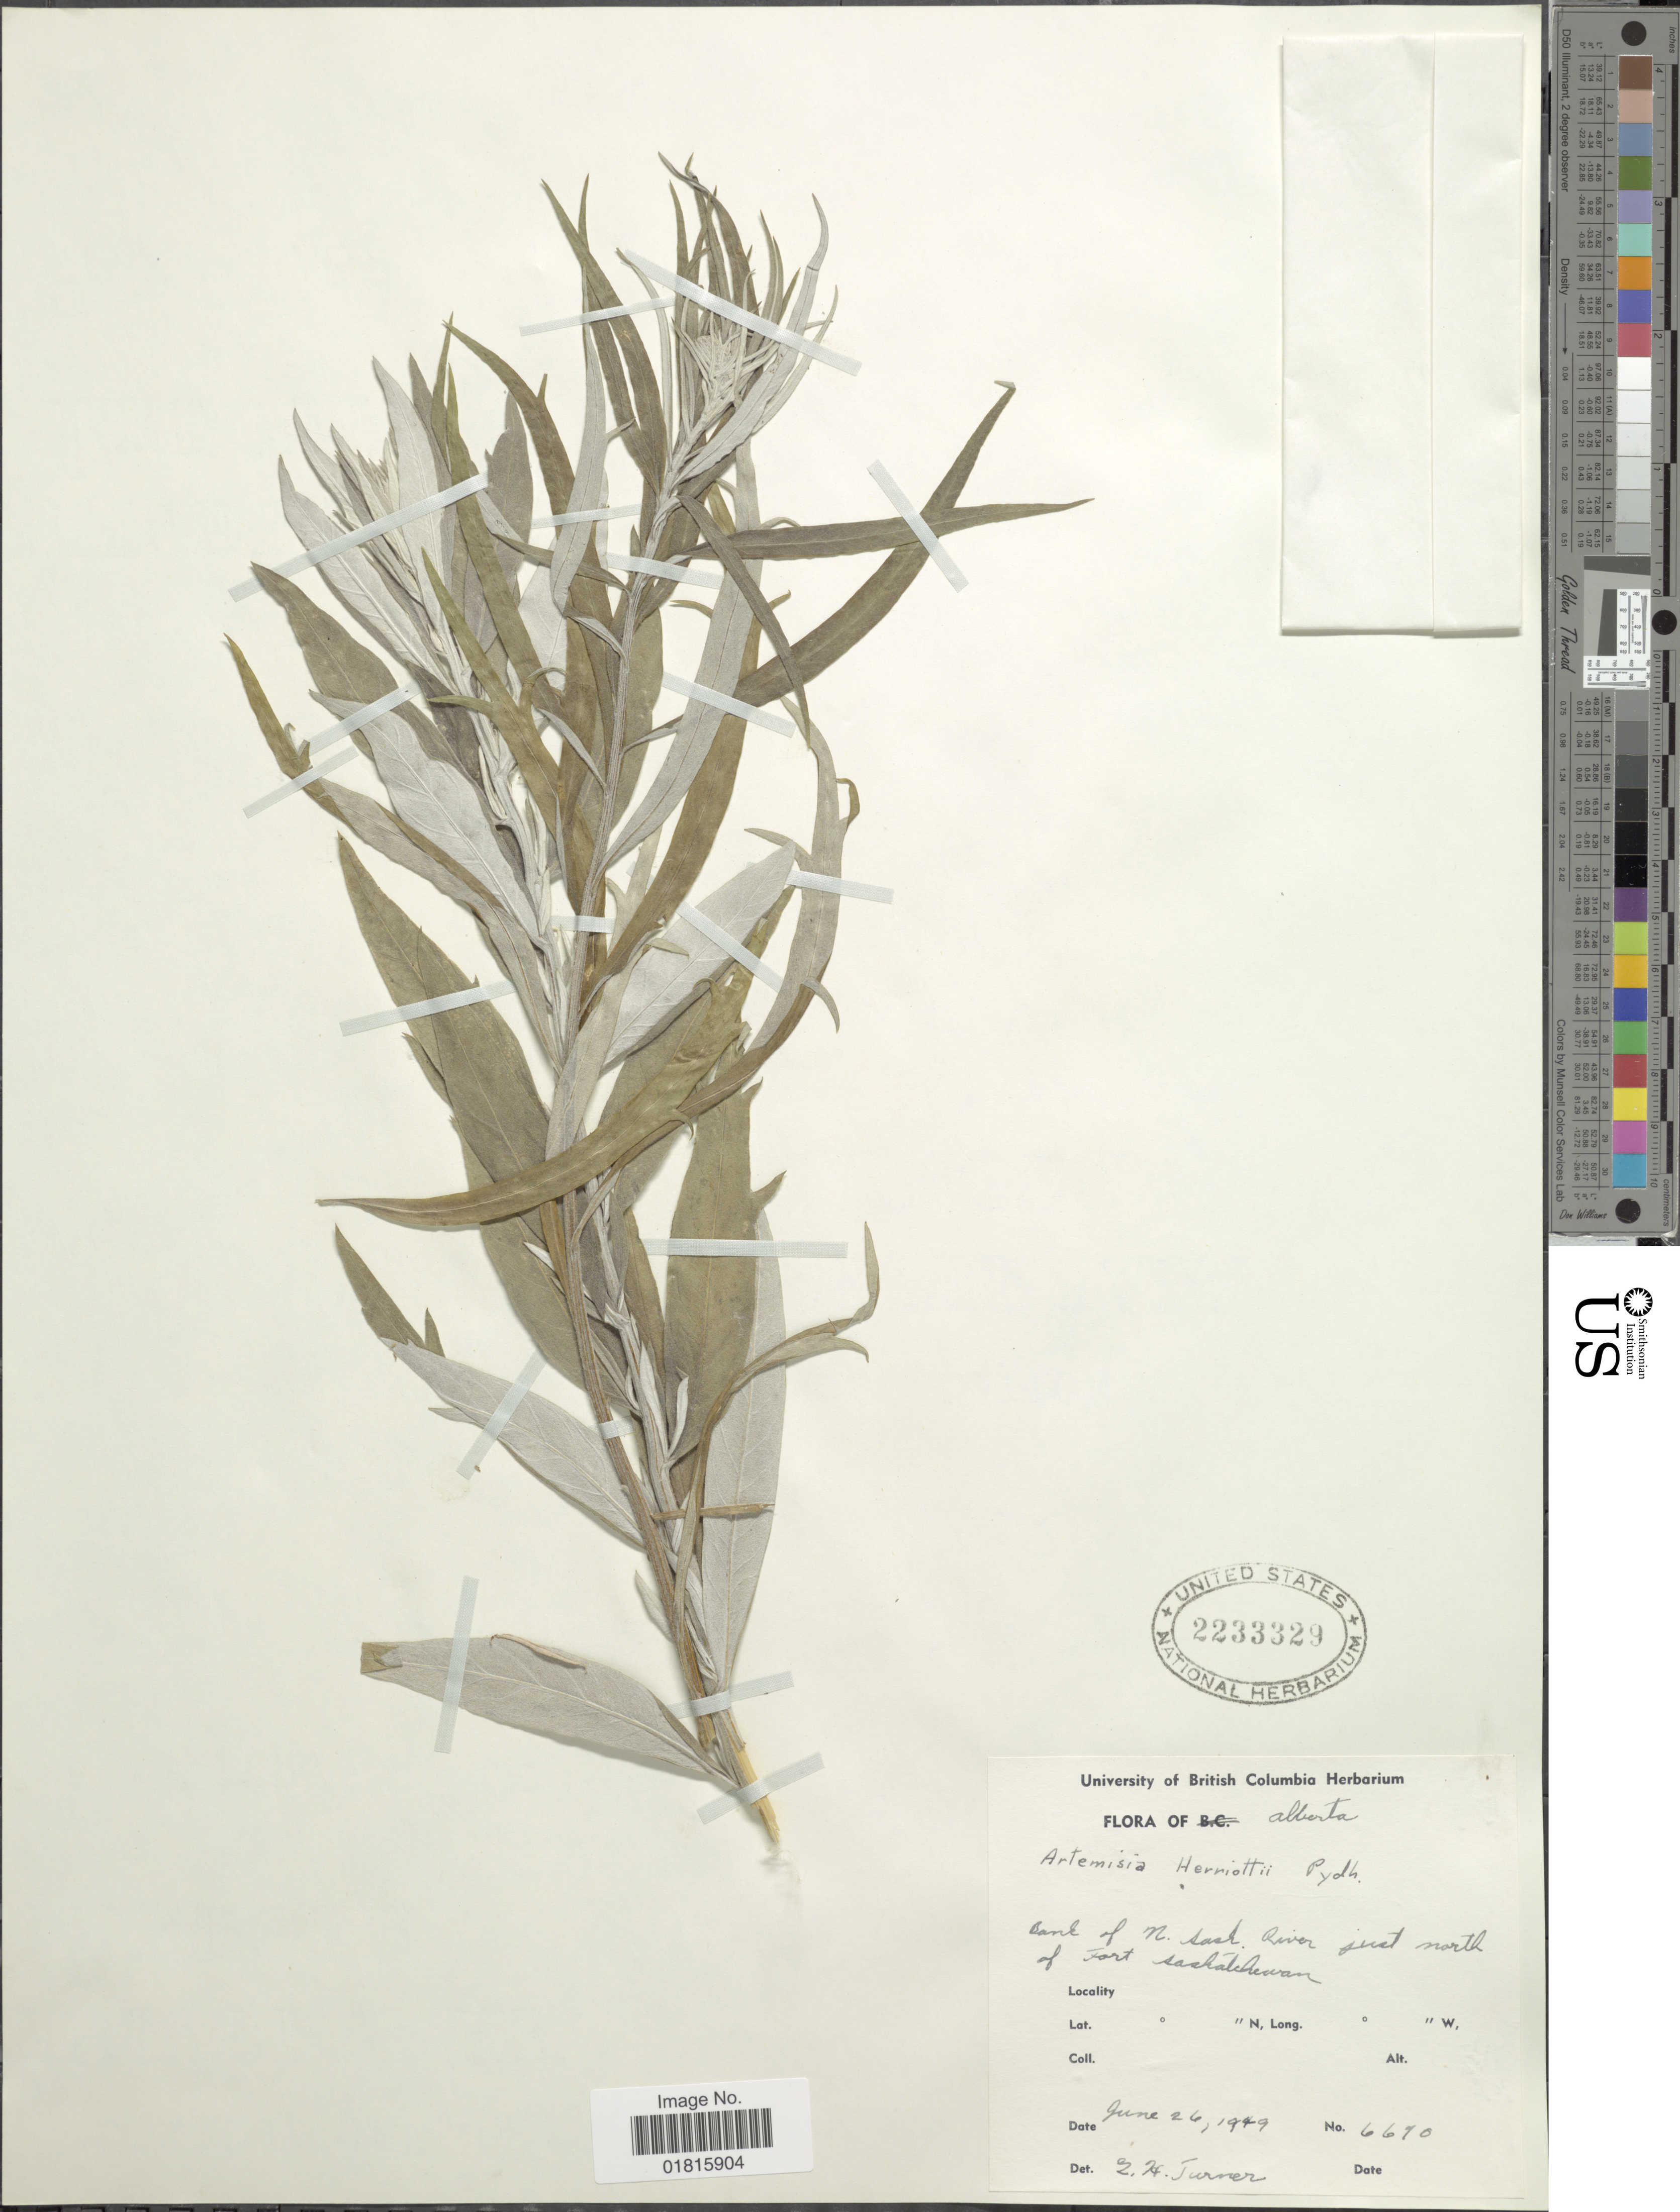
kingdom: Plantae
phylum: Tracheophyta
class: Magnoliopsida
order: Asterales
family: Asteraceae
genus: Artemisia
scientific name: Artemisia herriottii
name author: Rydb.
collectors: ex herb. University of British Columbia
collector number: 6670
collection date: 1949-06-26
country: Canada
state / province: Alberta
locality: Bank of N. Sask River just north of Fort Saskatchewan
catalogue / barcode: US 2233329